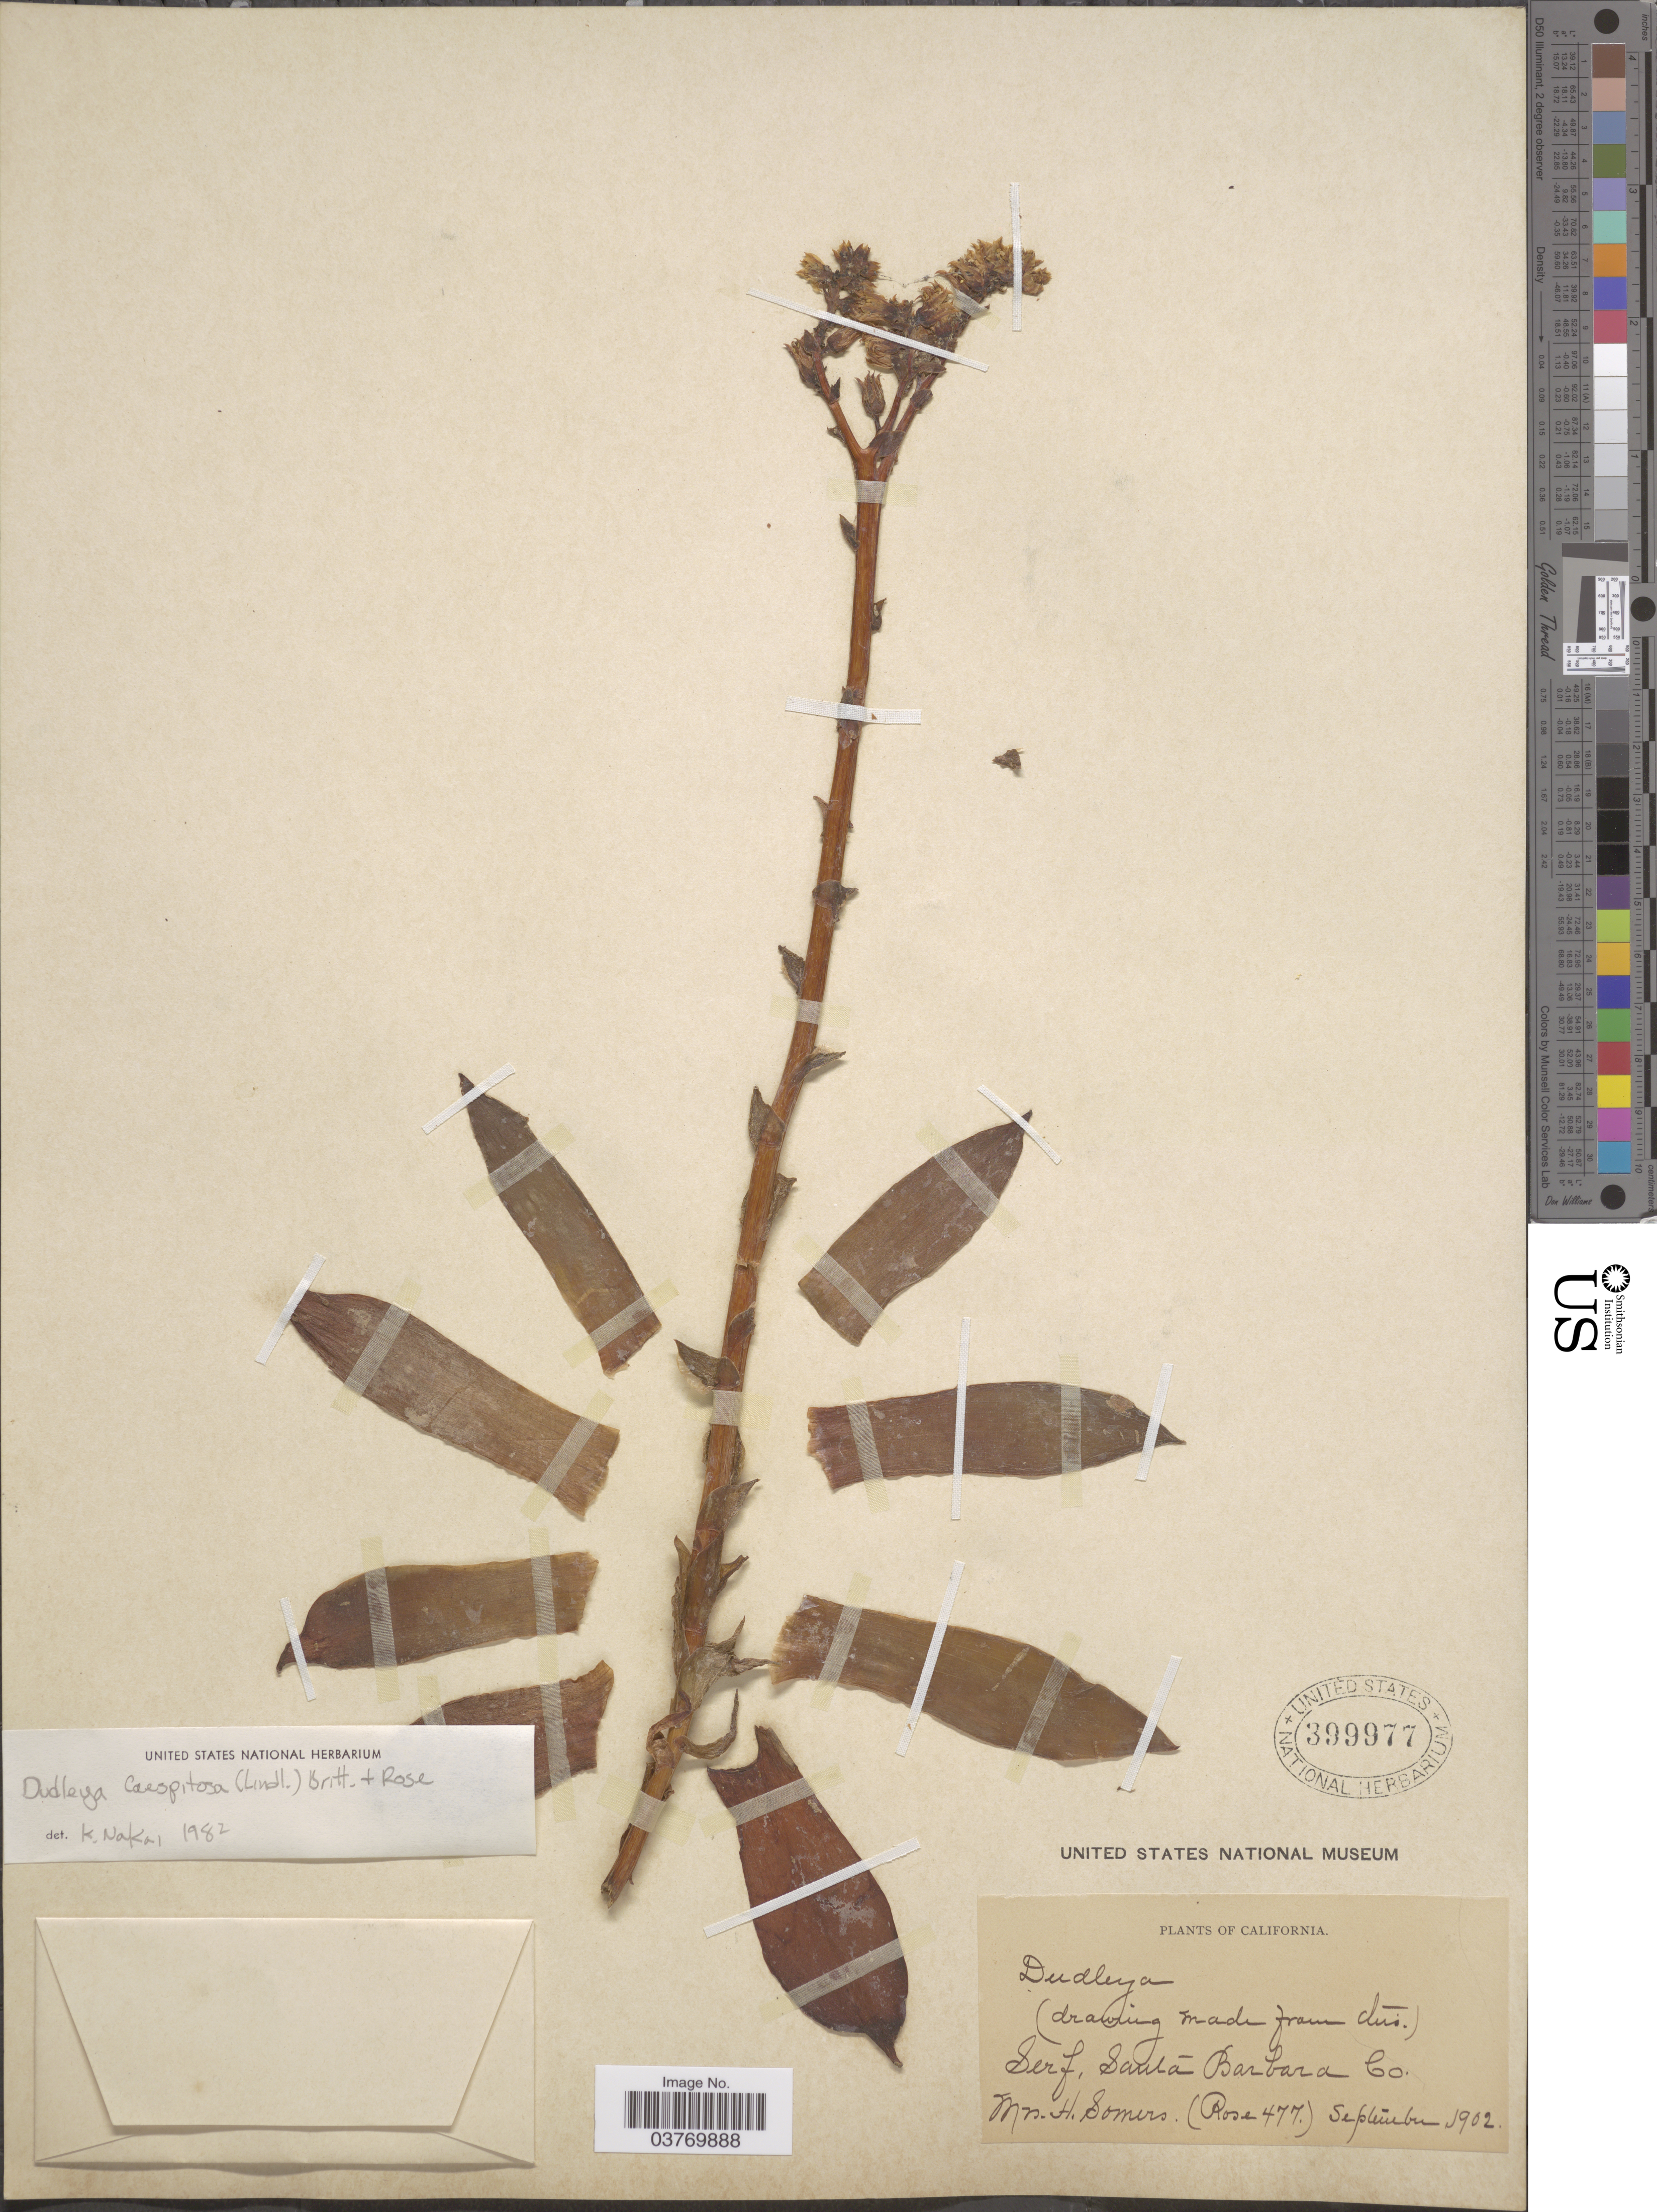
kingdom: Plantae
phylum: Tracheophyta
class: Magnoliopsida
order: Saxifragales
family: Crassulaceae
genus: Dudleya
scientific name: Dudleya sp.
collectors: H. Somers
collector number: Rose477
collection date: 1902-09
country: United States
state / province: California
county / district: Santa Barbara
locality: Serf, Santa Barbara Co.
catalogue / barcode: US 399977